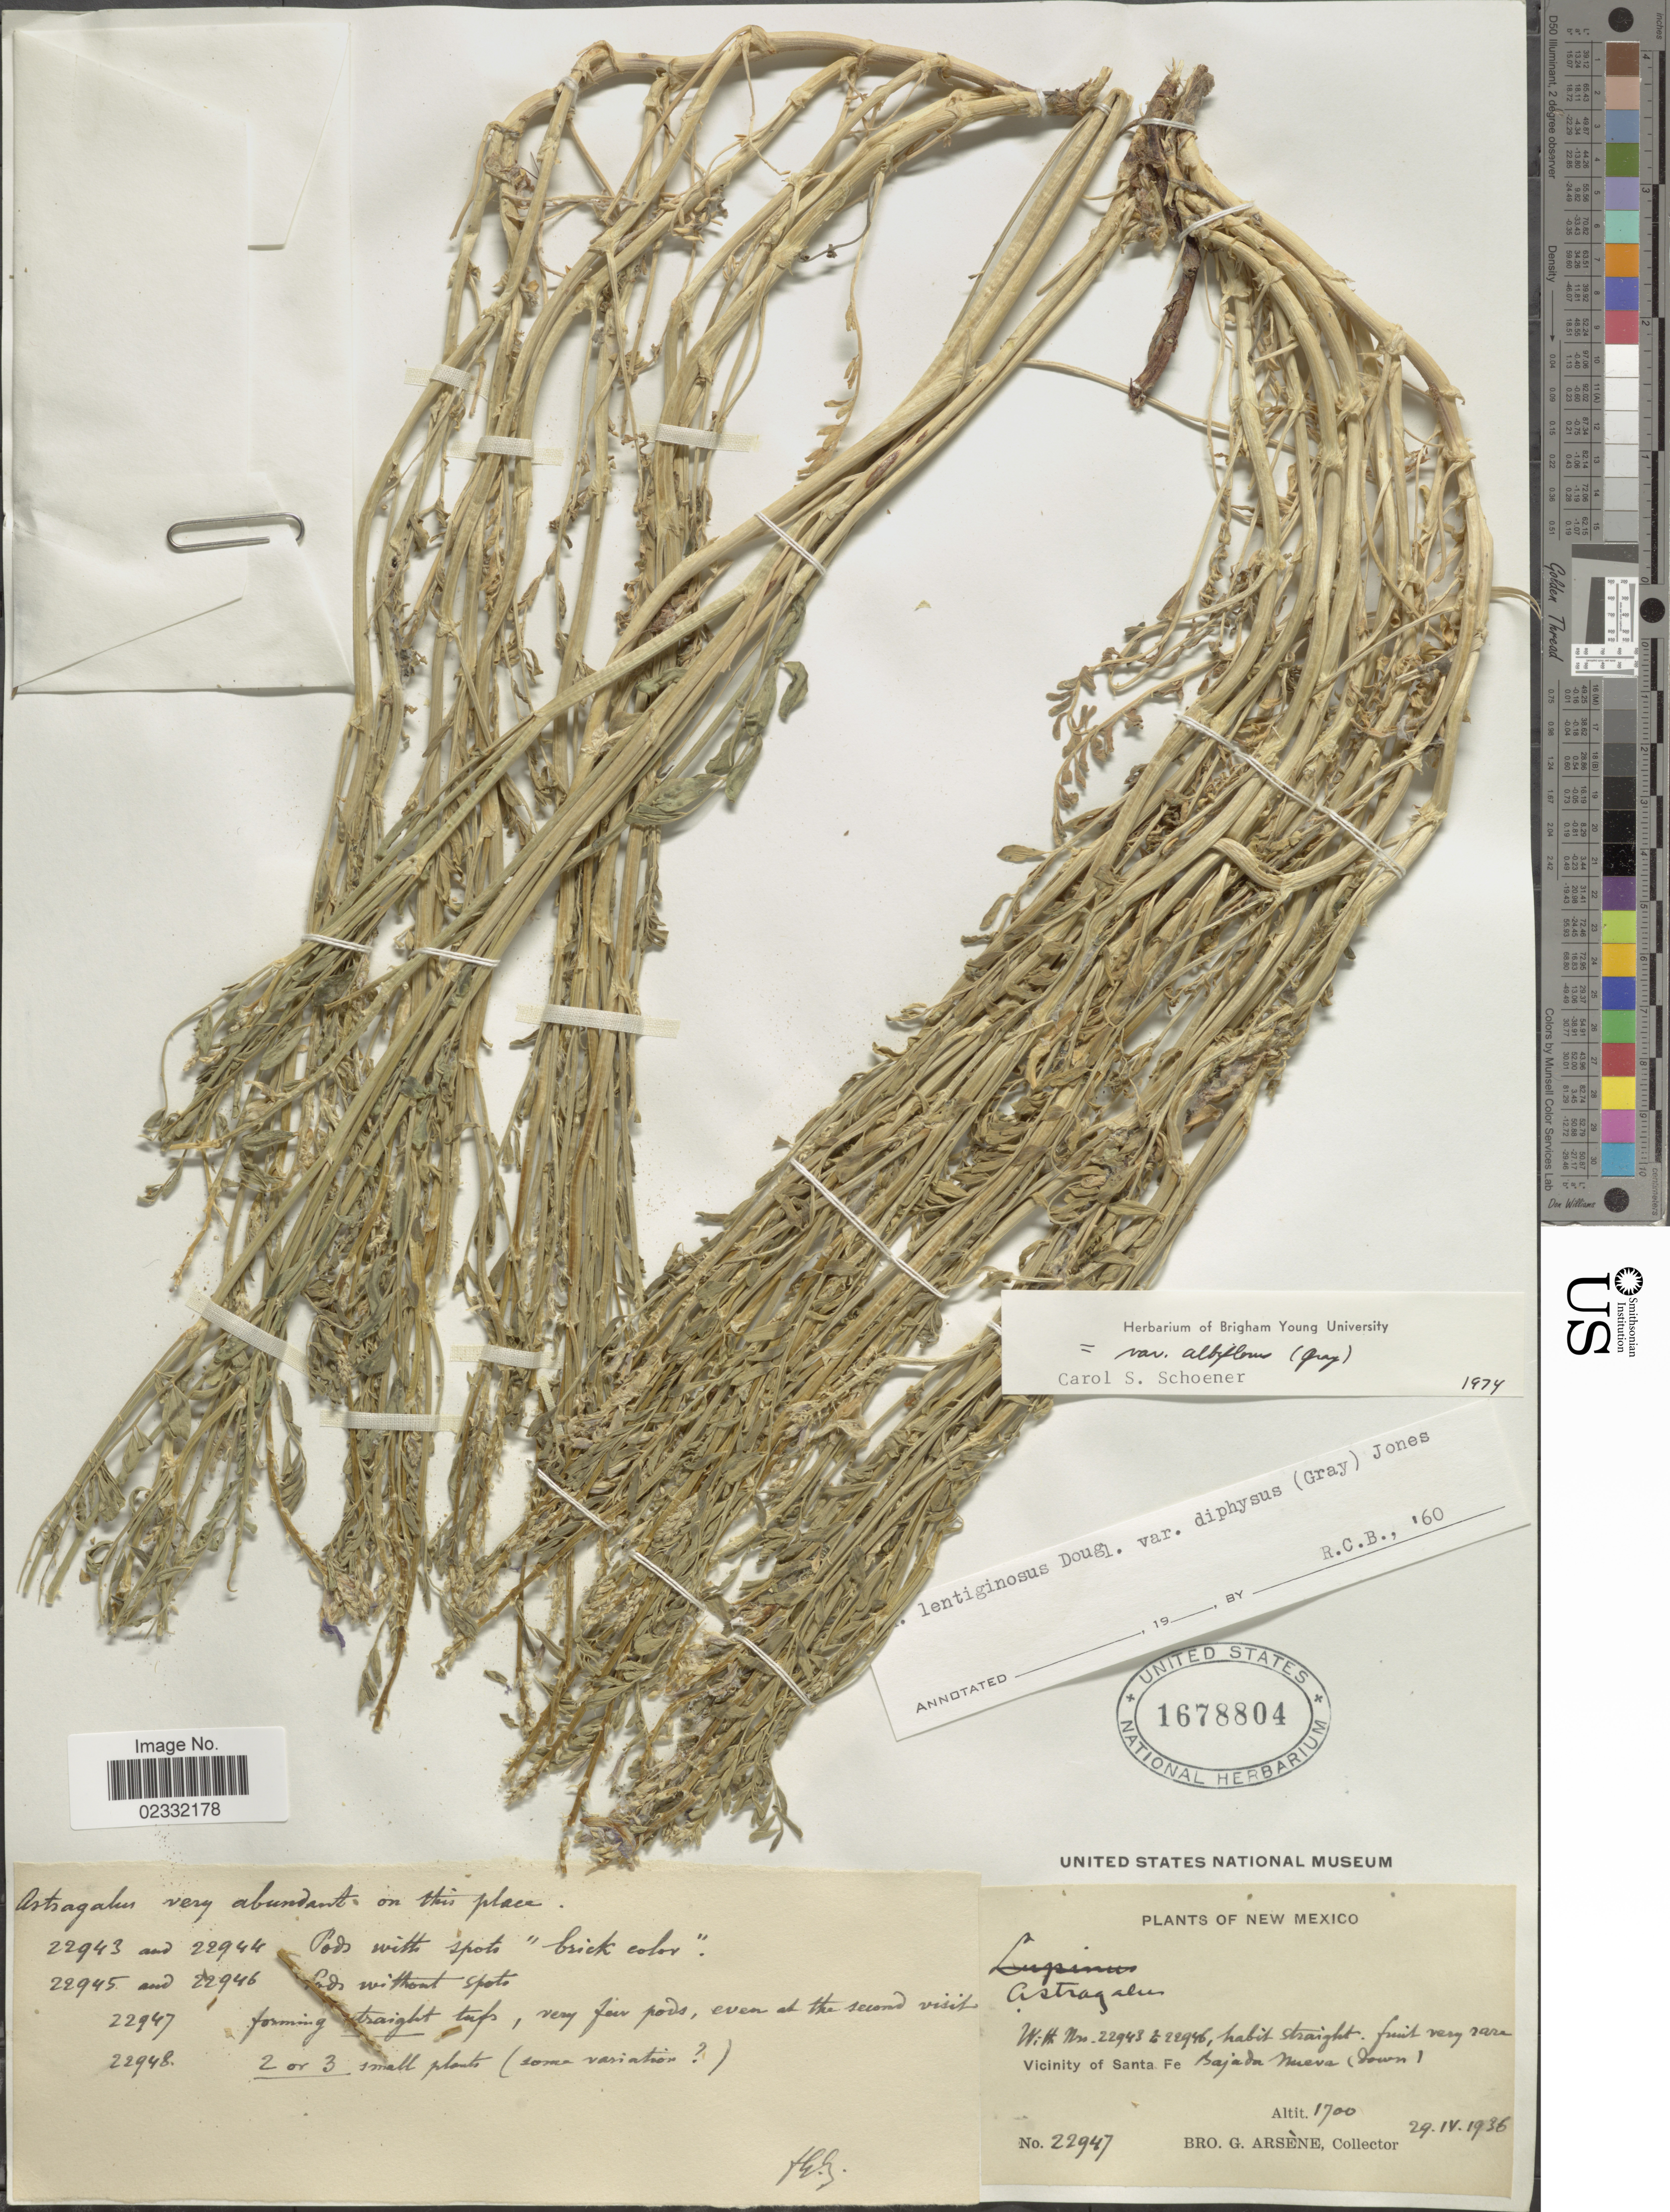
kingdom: Plantae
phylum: Tracheophyta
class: Magnoliopsida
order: Fabales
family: Fabaceae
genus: Astragalus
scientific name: Astragalus lentiginosus var. albiflorus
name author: (A. Gray) Schoener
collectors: Bro. G. Arsène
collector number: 22947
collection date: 1936-04-29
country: United States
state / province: New Mexico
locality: Vicinity of Santa Fe, Bajada Nueva (Down)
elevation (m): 1700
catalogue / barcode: US 1678804